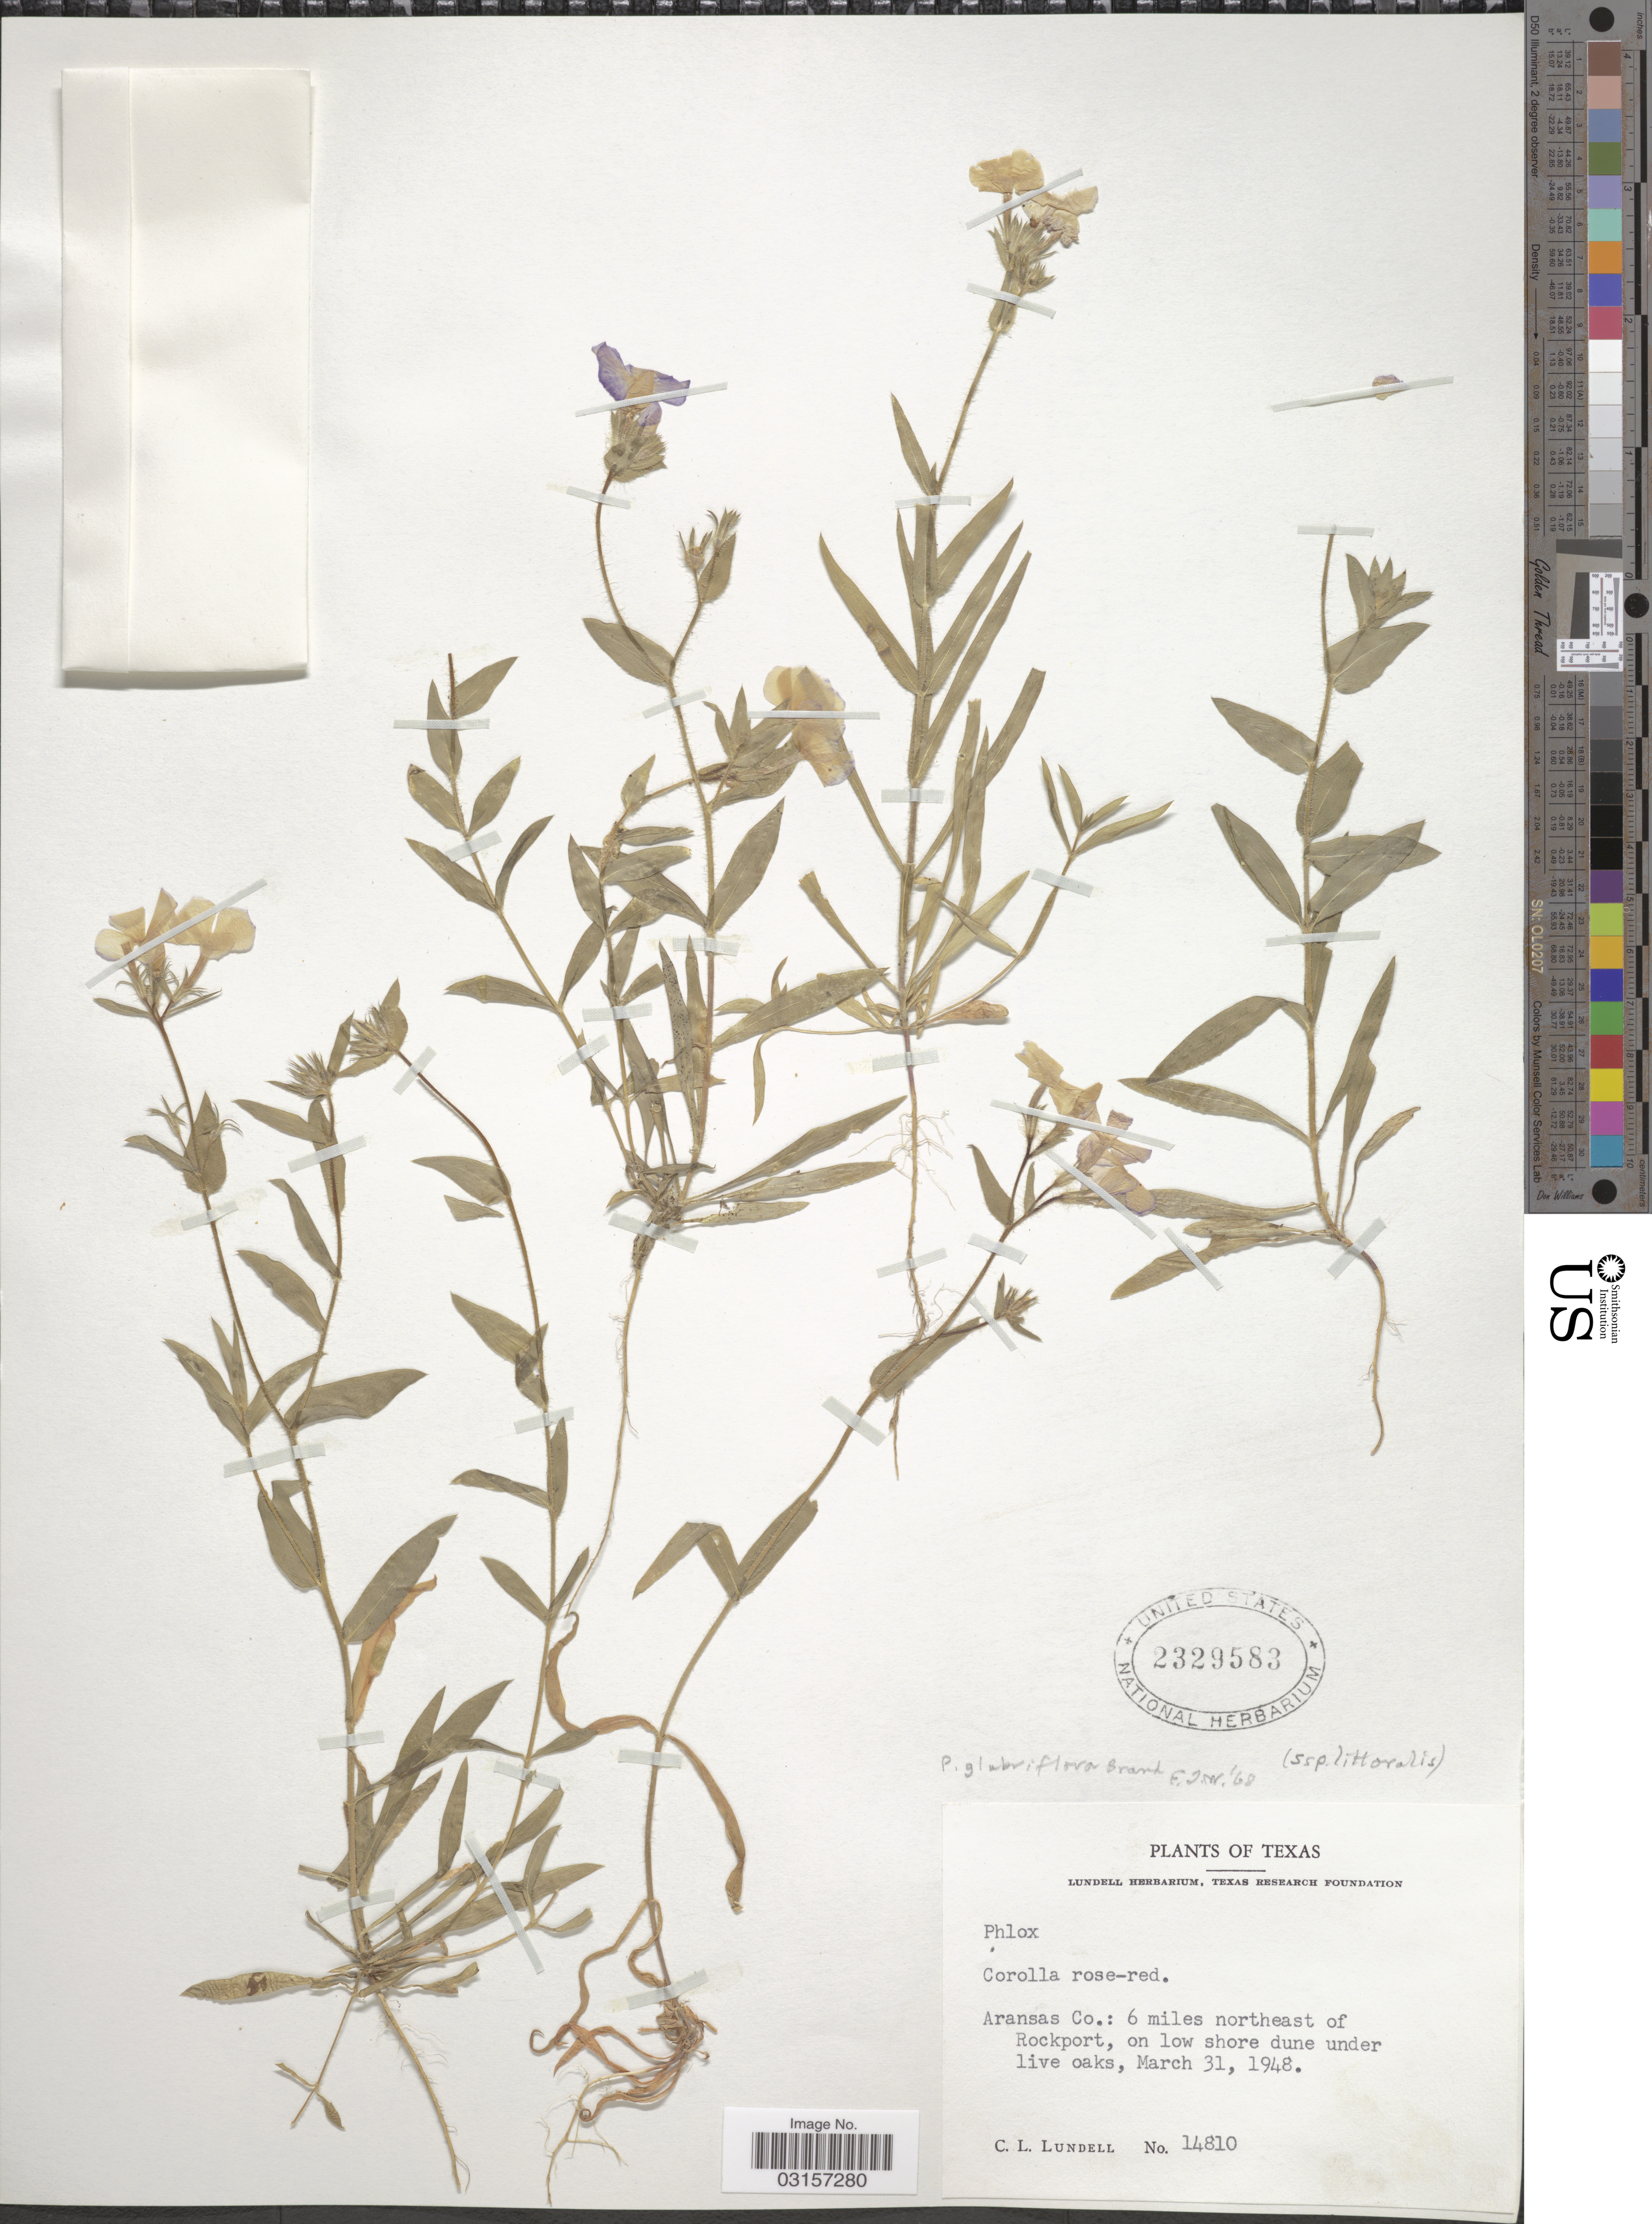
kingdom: Plantae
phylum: Tracheophyta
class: Magnoliopsida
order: Ericales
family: Polemoniaceae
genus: Phlox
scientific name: Phlox glabriflora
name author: (Brand) Whitehouse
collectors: C. L. Lundell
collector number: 14810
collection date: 1948-03-31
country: United States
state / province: Texas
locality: Aransas Co.: 6 miles northeast of Rockport, on low shore dune under live oaks.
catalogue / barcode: US 2329583